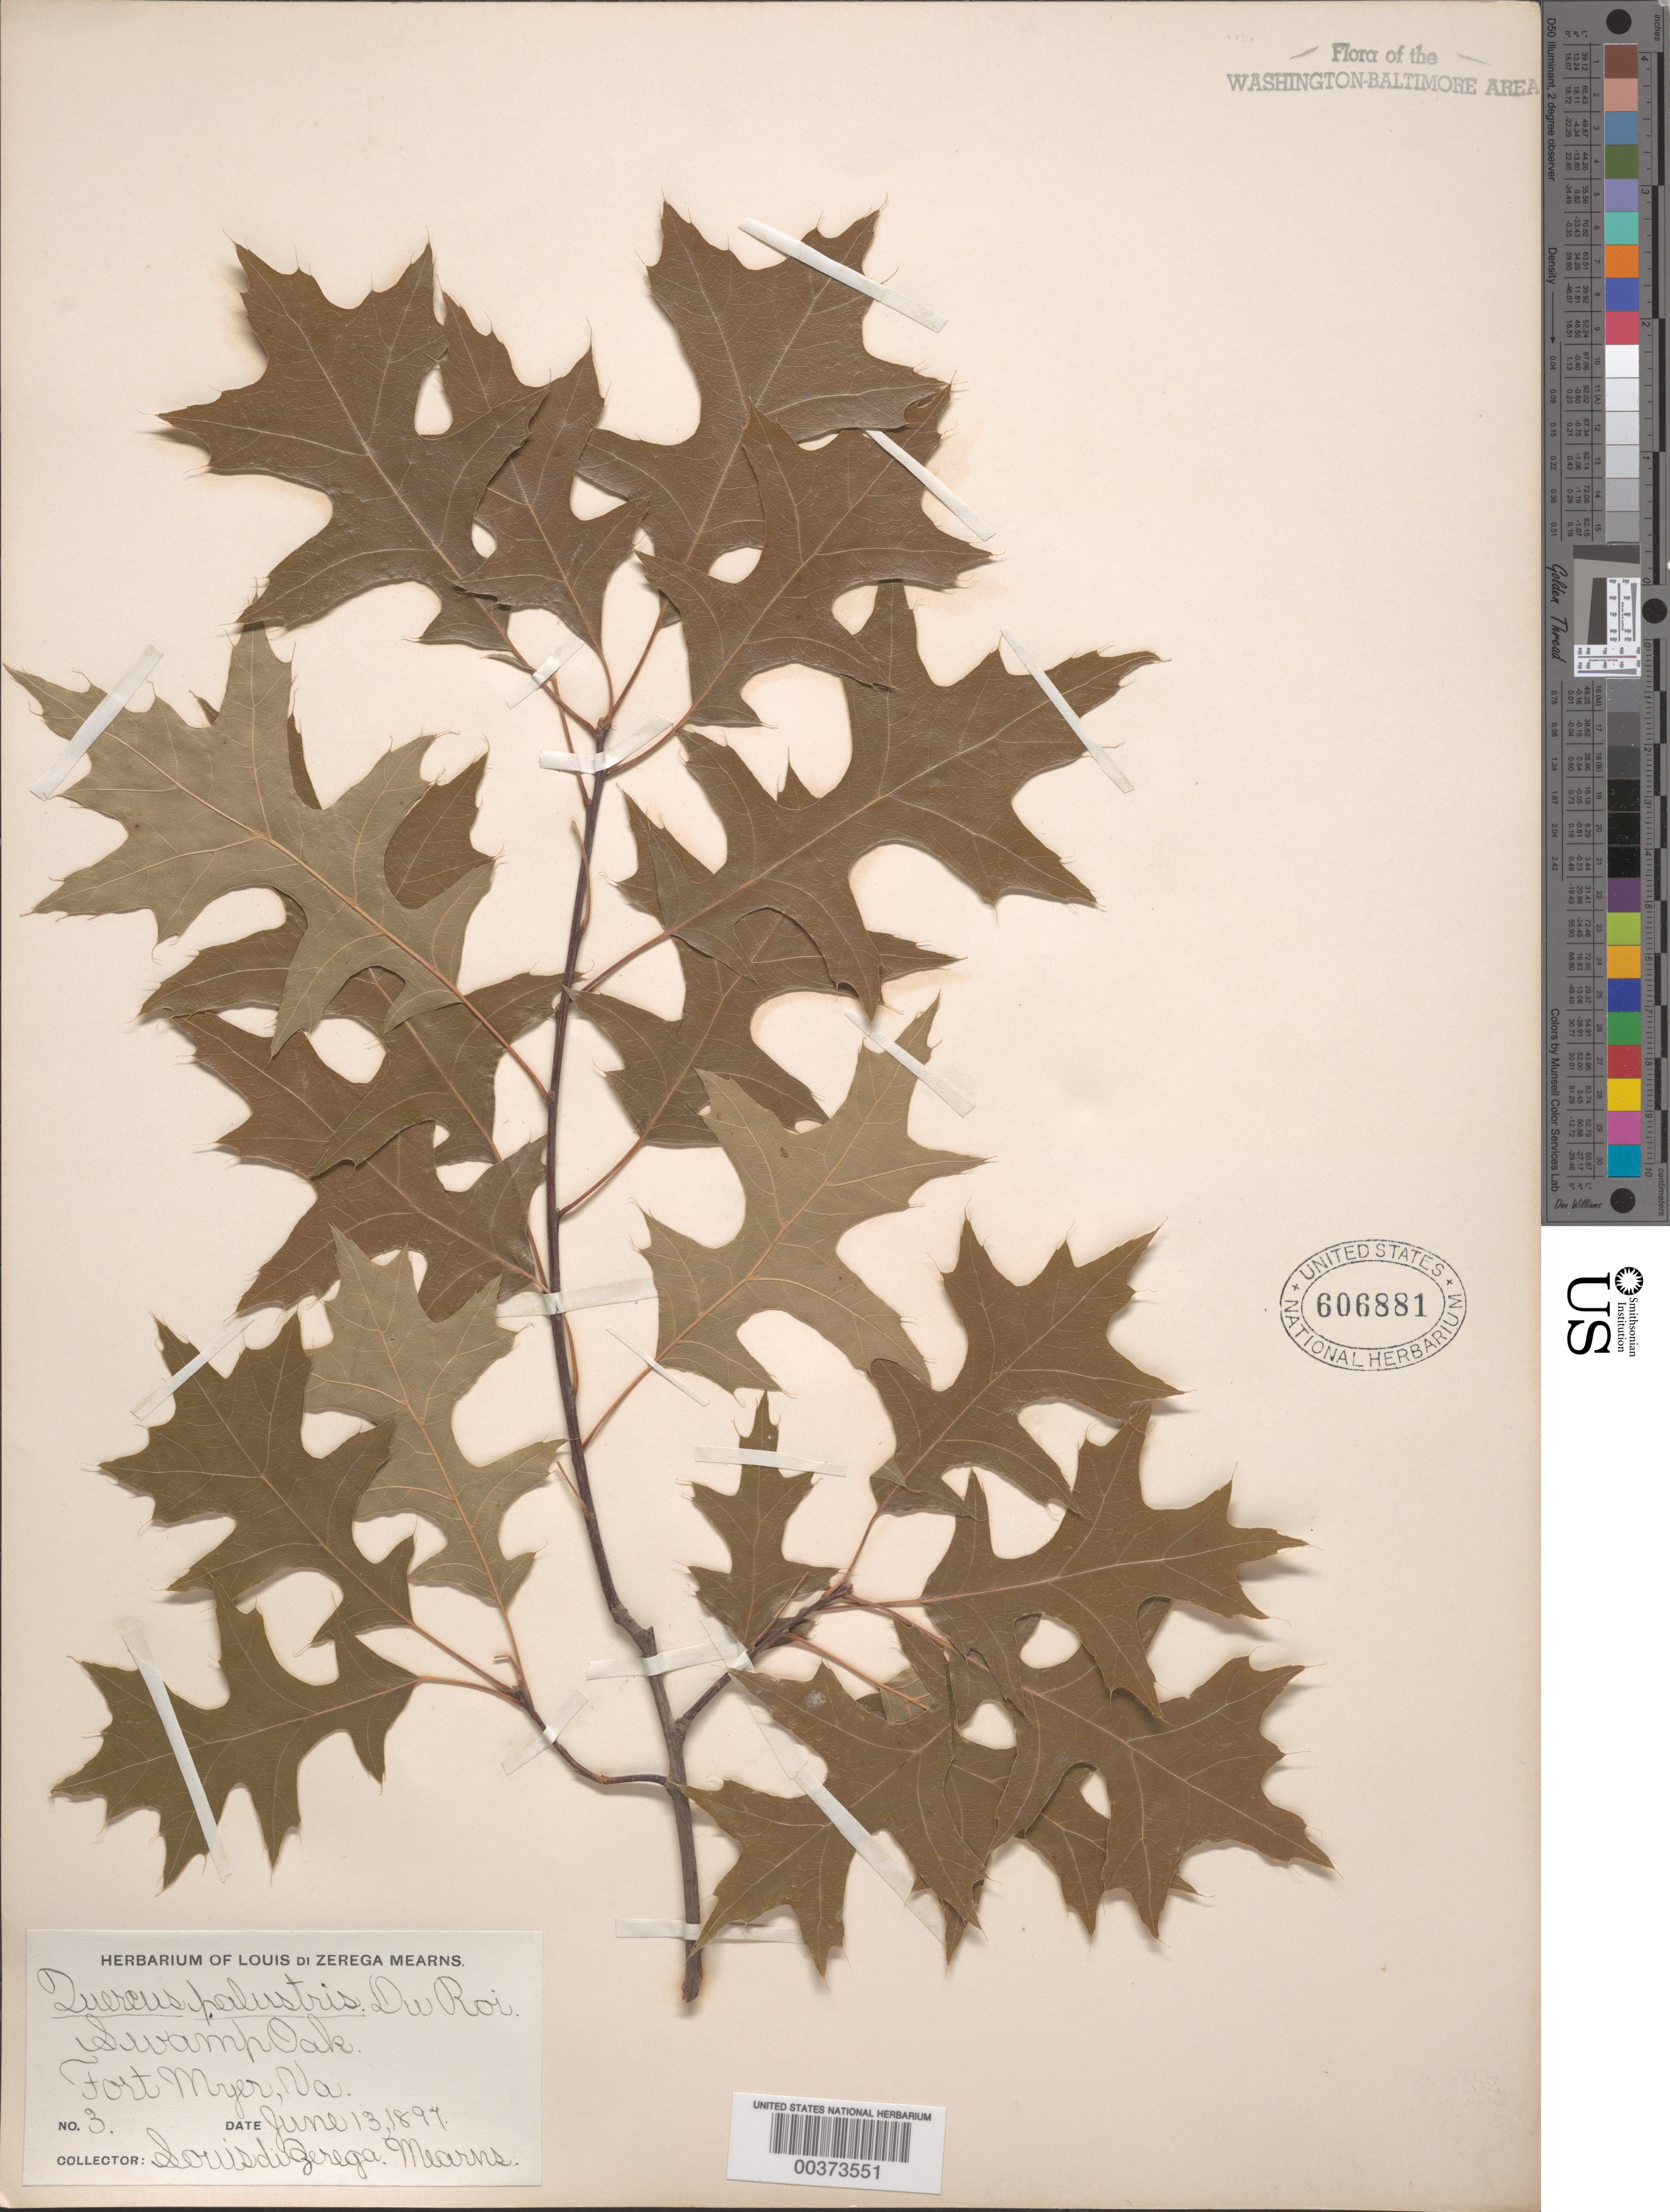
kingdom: Plantae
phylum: Tracheophyta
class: Magnoliopsida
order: Fagales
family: Fagaceae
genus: Quercus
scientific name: Quercus palustris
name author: Münchh.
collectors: L. D. Mearns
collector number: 3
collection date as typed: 13 Jun 1897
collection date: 1897-06-13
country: United States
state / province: Virginia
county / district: Arlington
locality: Fort Myers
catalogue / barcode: US 606881